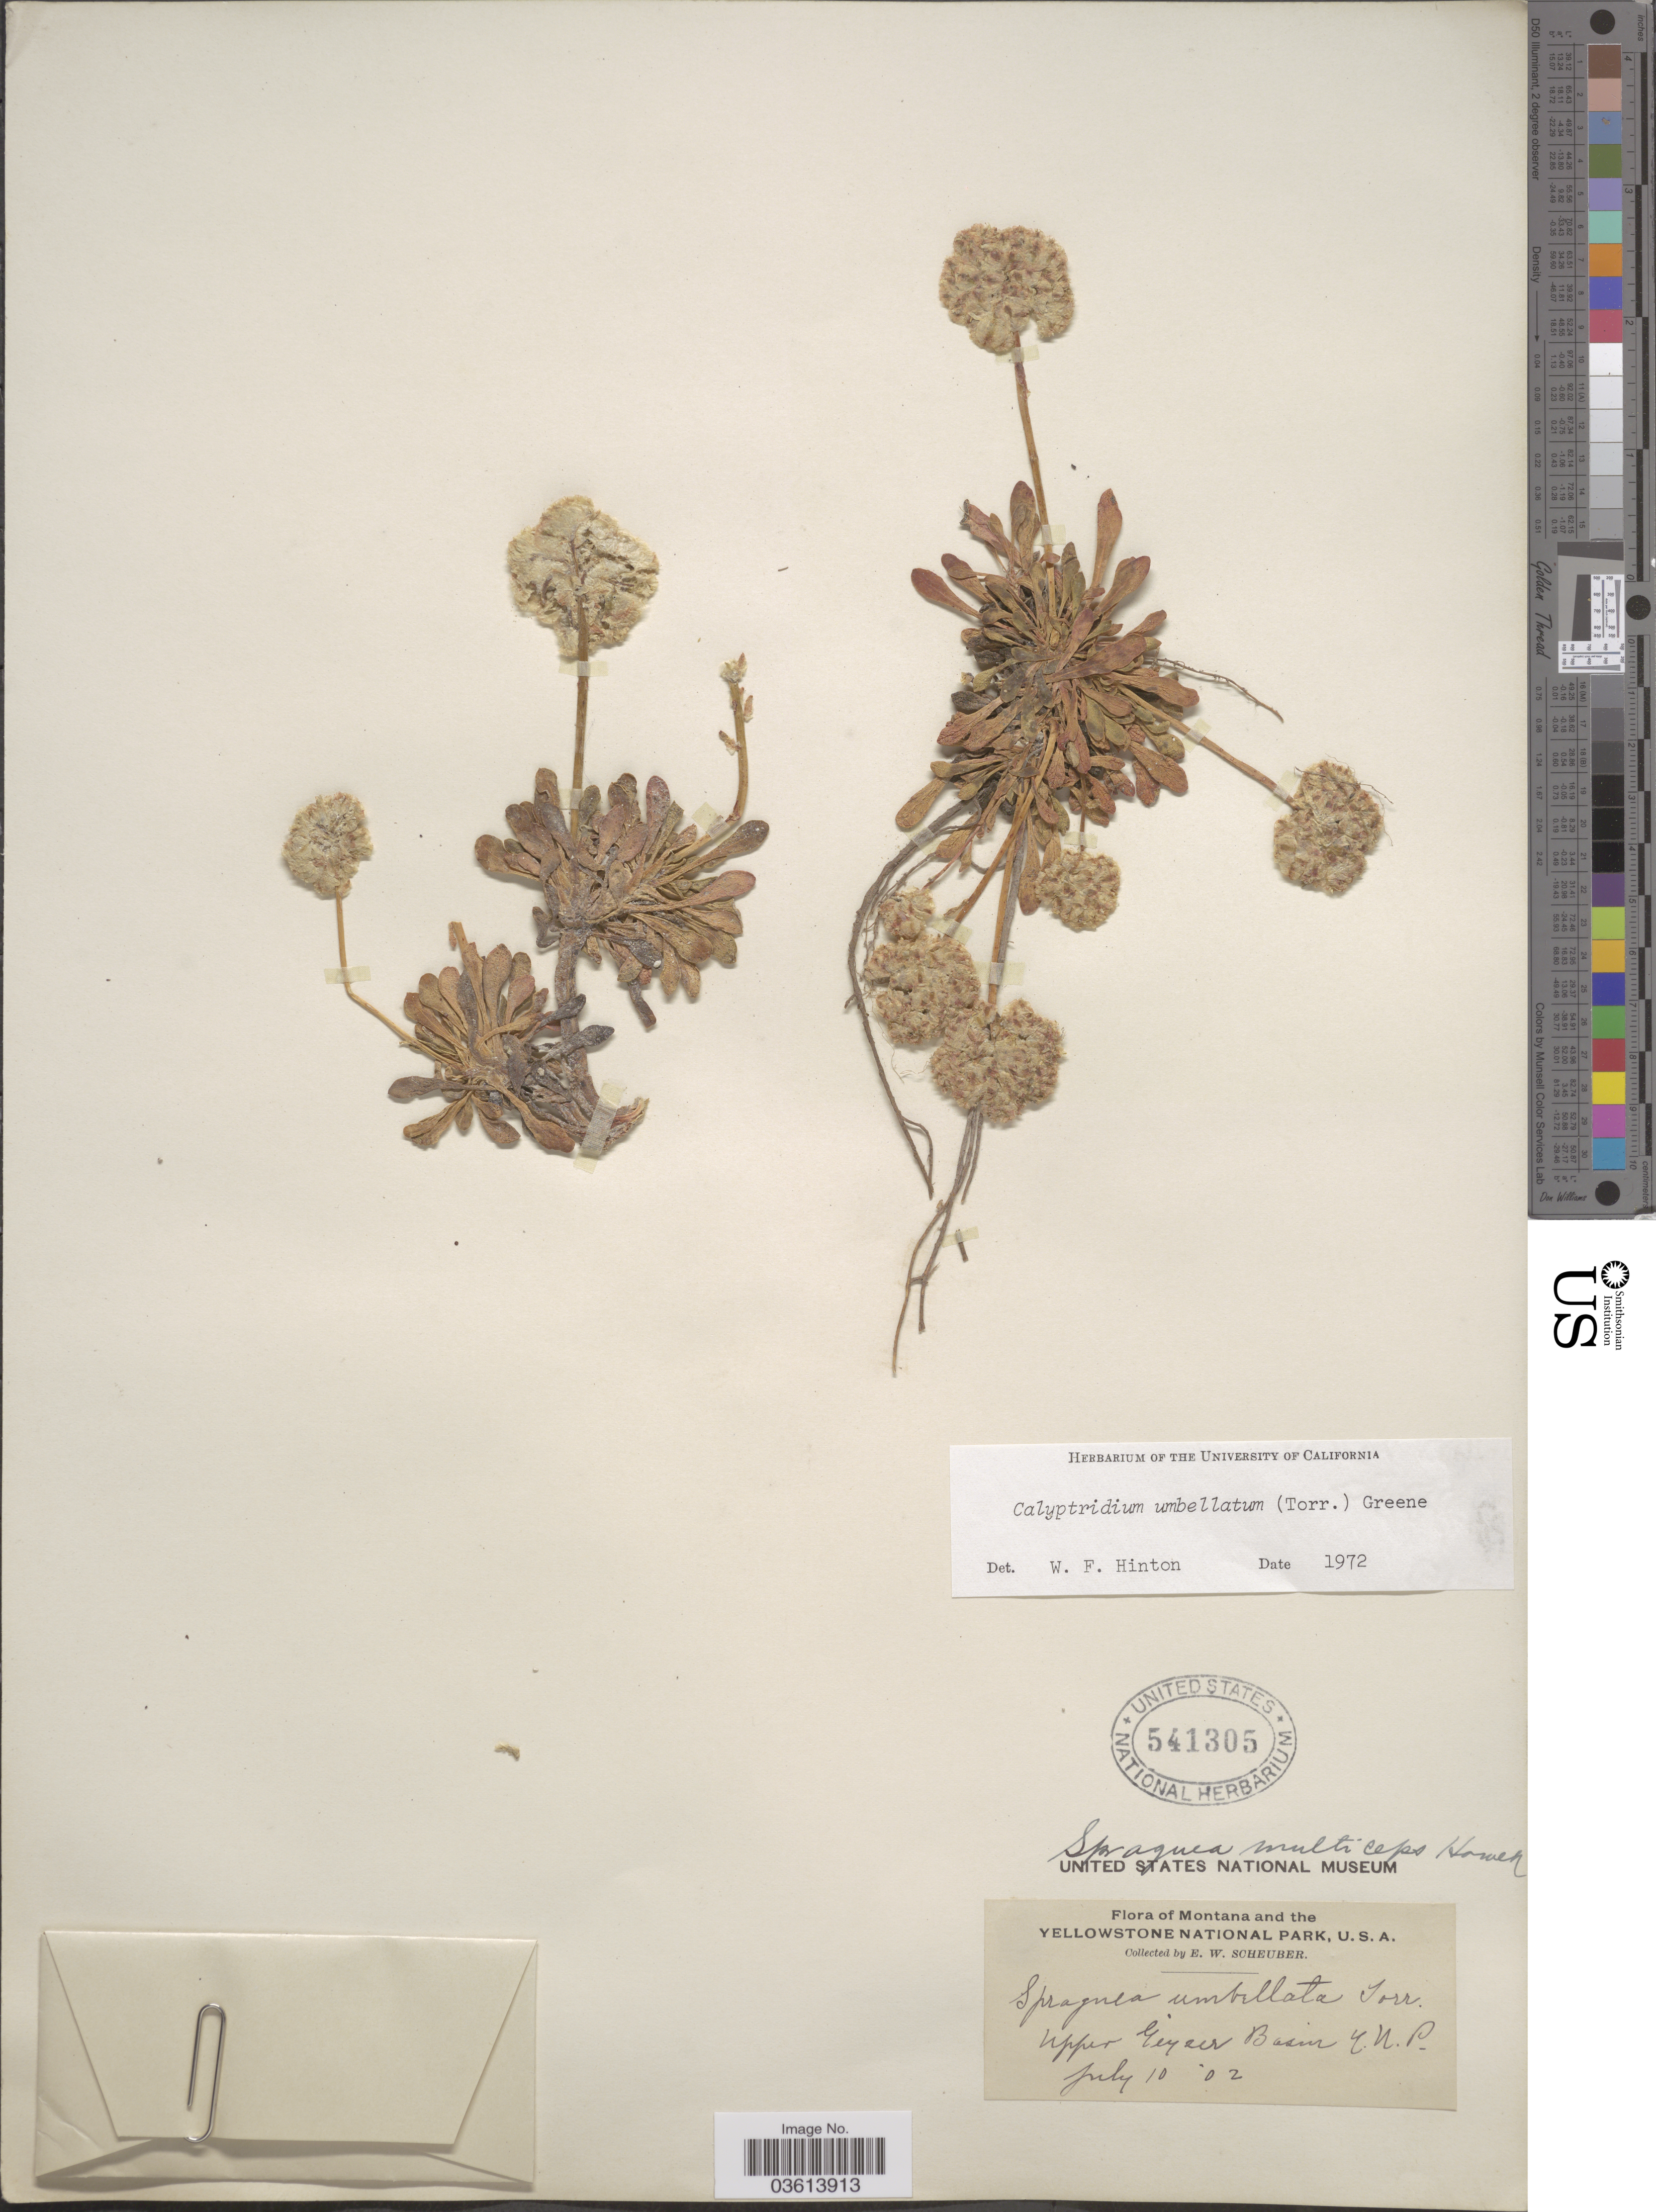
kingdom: Plantae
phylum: Tracheophyta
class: Magnoliopsida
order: Caryophyllales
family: Montiaceae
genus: Calyptridium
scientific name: Calyptridium umbellatum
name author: (Torr.) Greene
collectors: E. Scheuber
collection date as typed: Transcribed d/m/y: 10/7/2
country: United States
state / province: Montana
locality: Upper Geyser Basin, Yellowstone National Park.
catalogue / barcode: US 541305